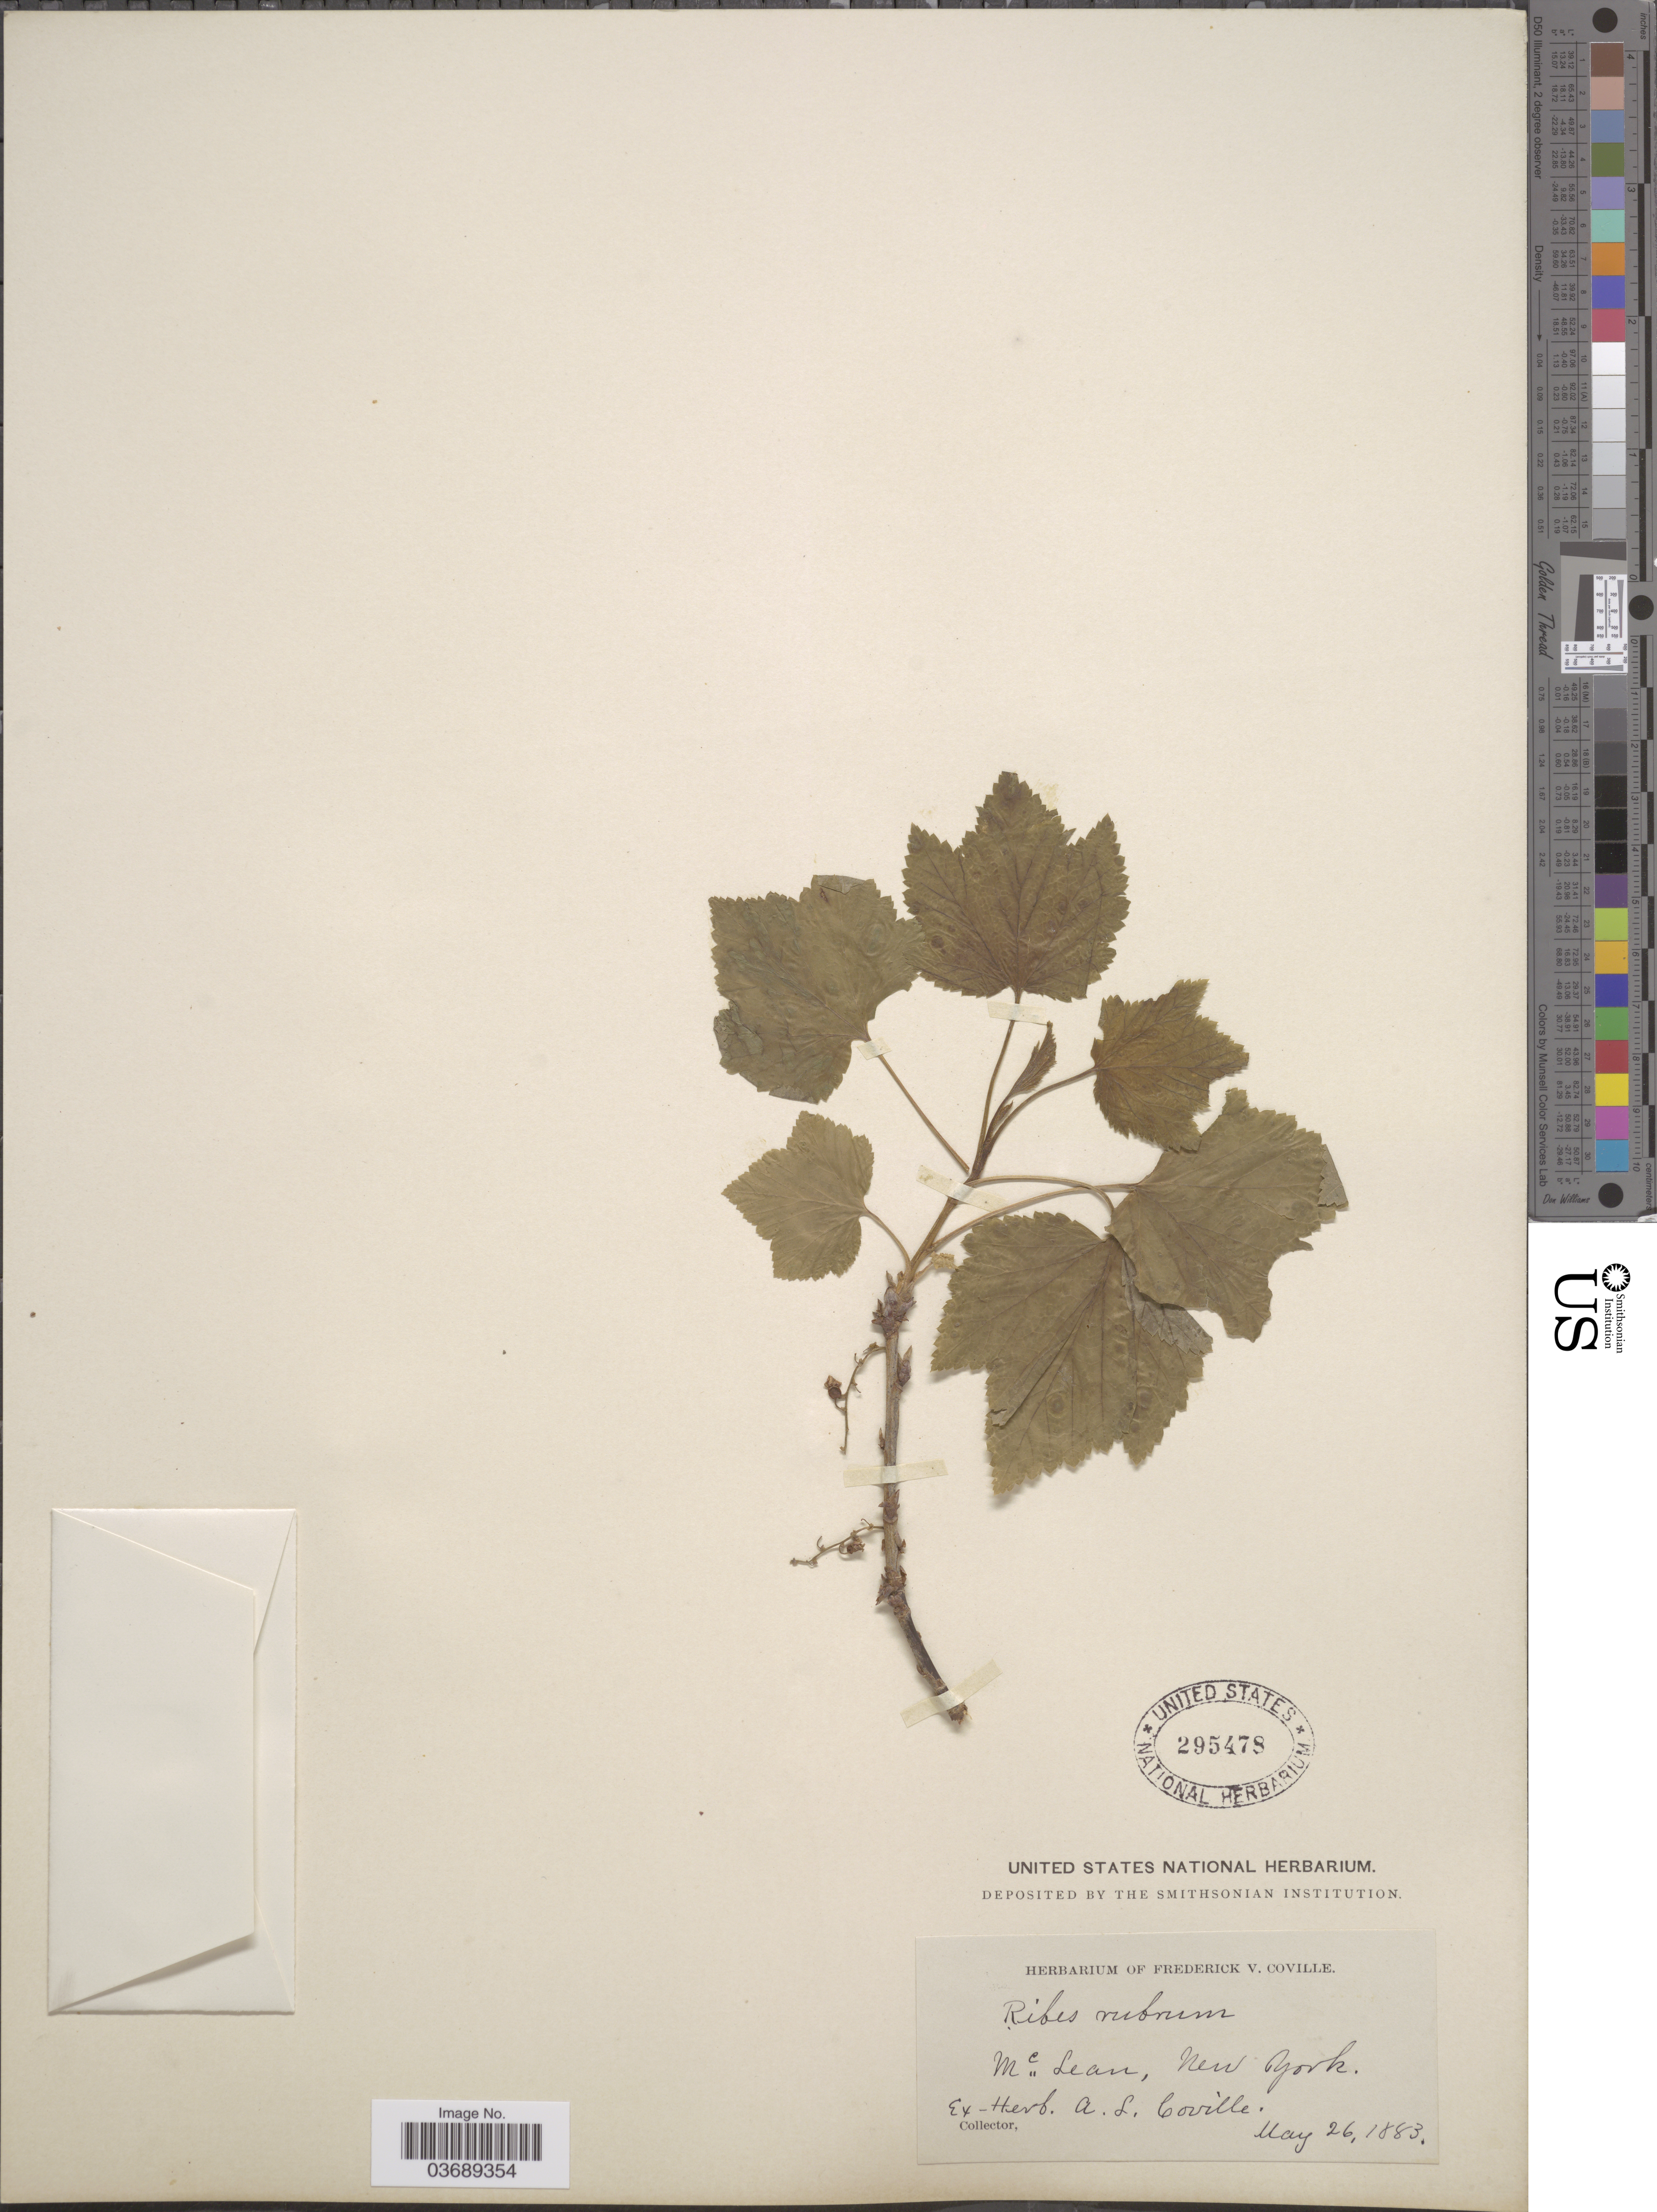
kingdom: Plantae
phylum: Tracheophyta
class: Magnoliopsida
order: Saxifragales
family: Grossulariaceae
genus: Ribes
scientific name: Ribes triste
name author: Pall.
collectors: Ex herb. A. L. Coville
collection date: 1883-05-26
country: United States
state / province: New York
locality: Mc Lean.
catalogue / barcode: US 295478